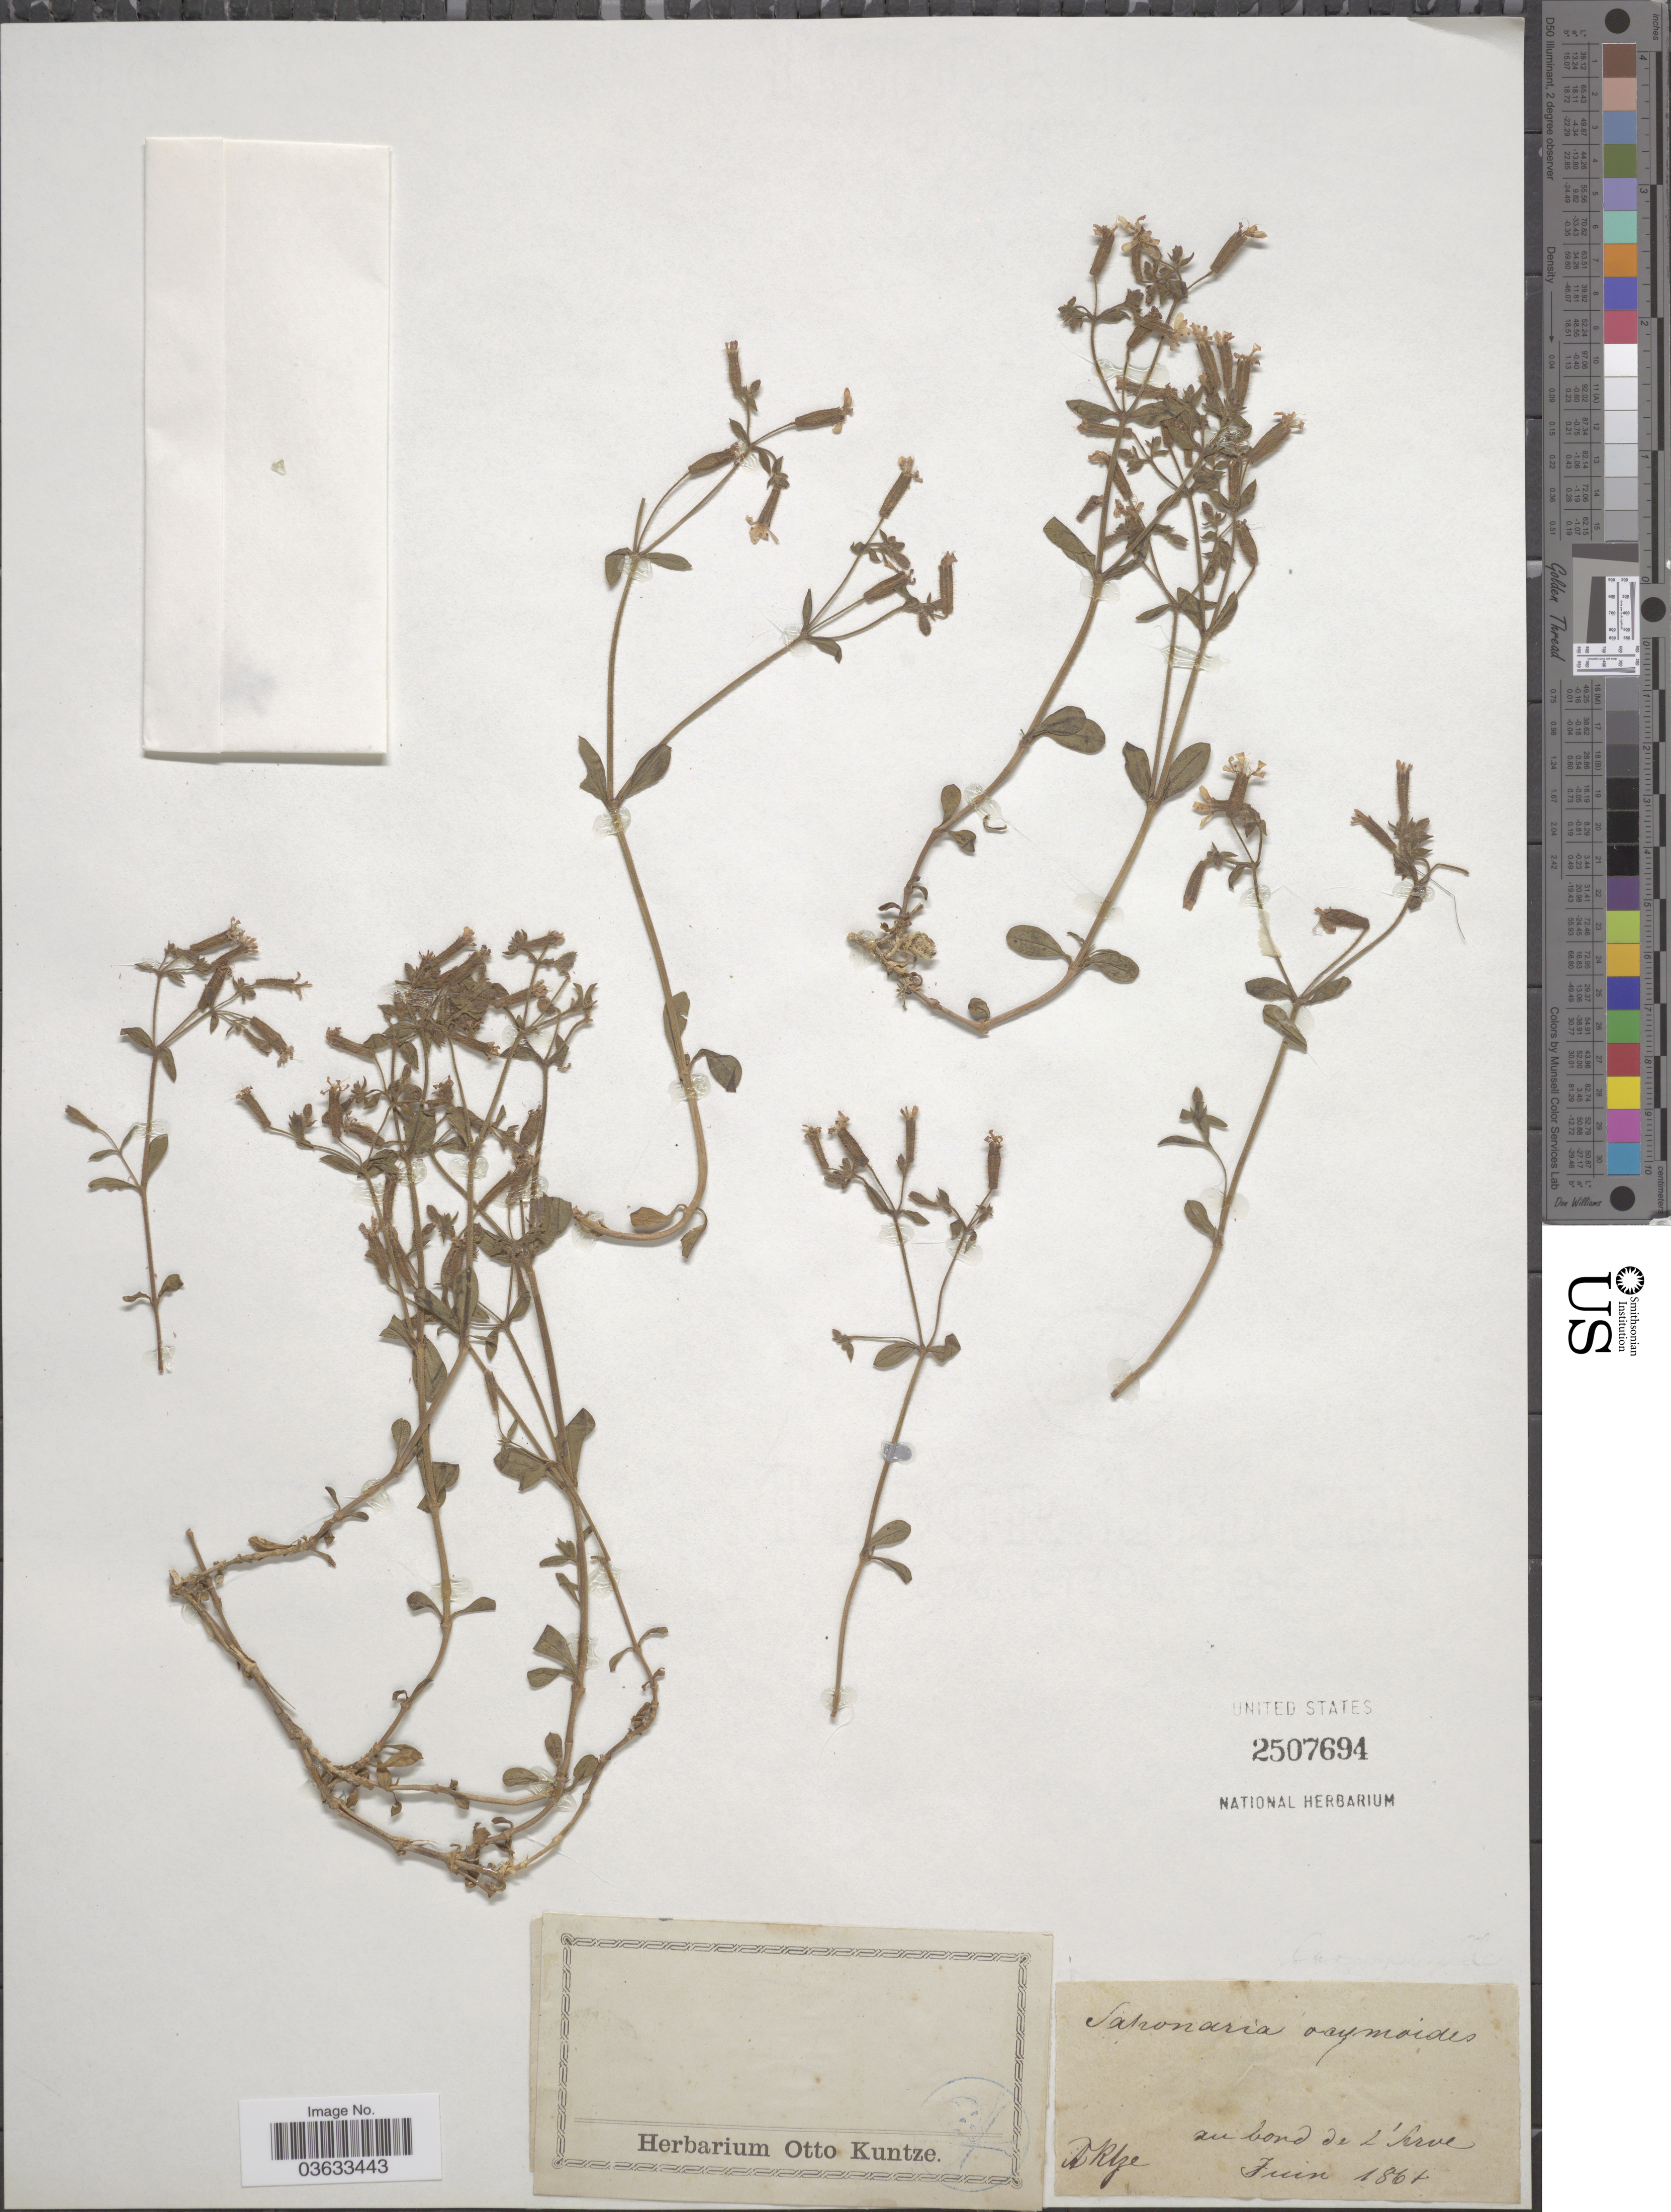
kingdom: Plantae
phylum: Tracheophyta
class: Magnoliopsida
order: Caryophyllales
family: Caryophyllaceae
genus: Saponaria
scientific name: Saponaria ocymoides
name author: L.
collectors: A. Rtze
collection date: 1864-06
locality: Au bord de l'Arve.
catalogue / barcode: US 2507694